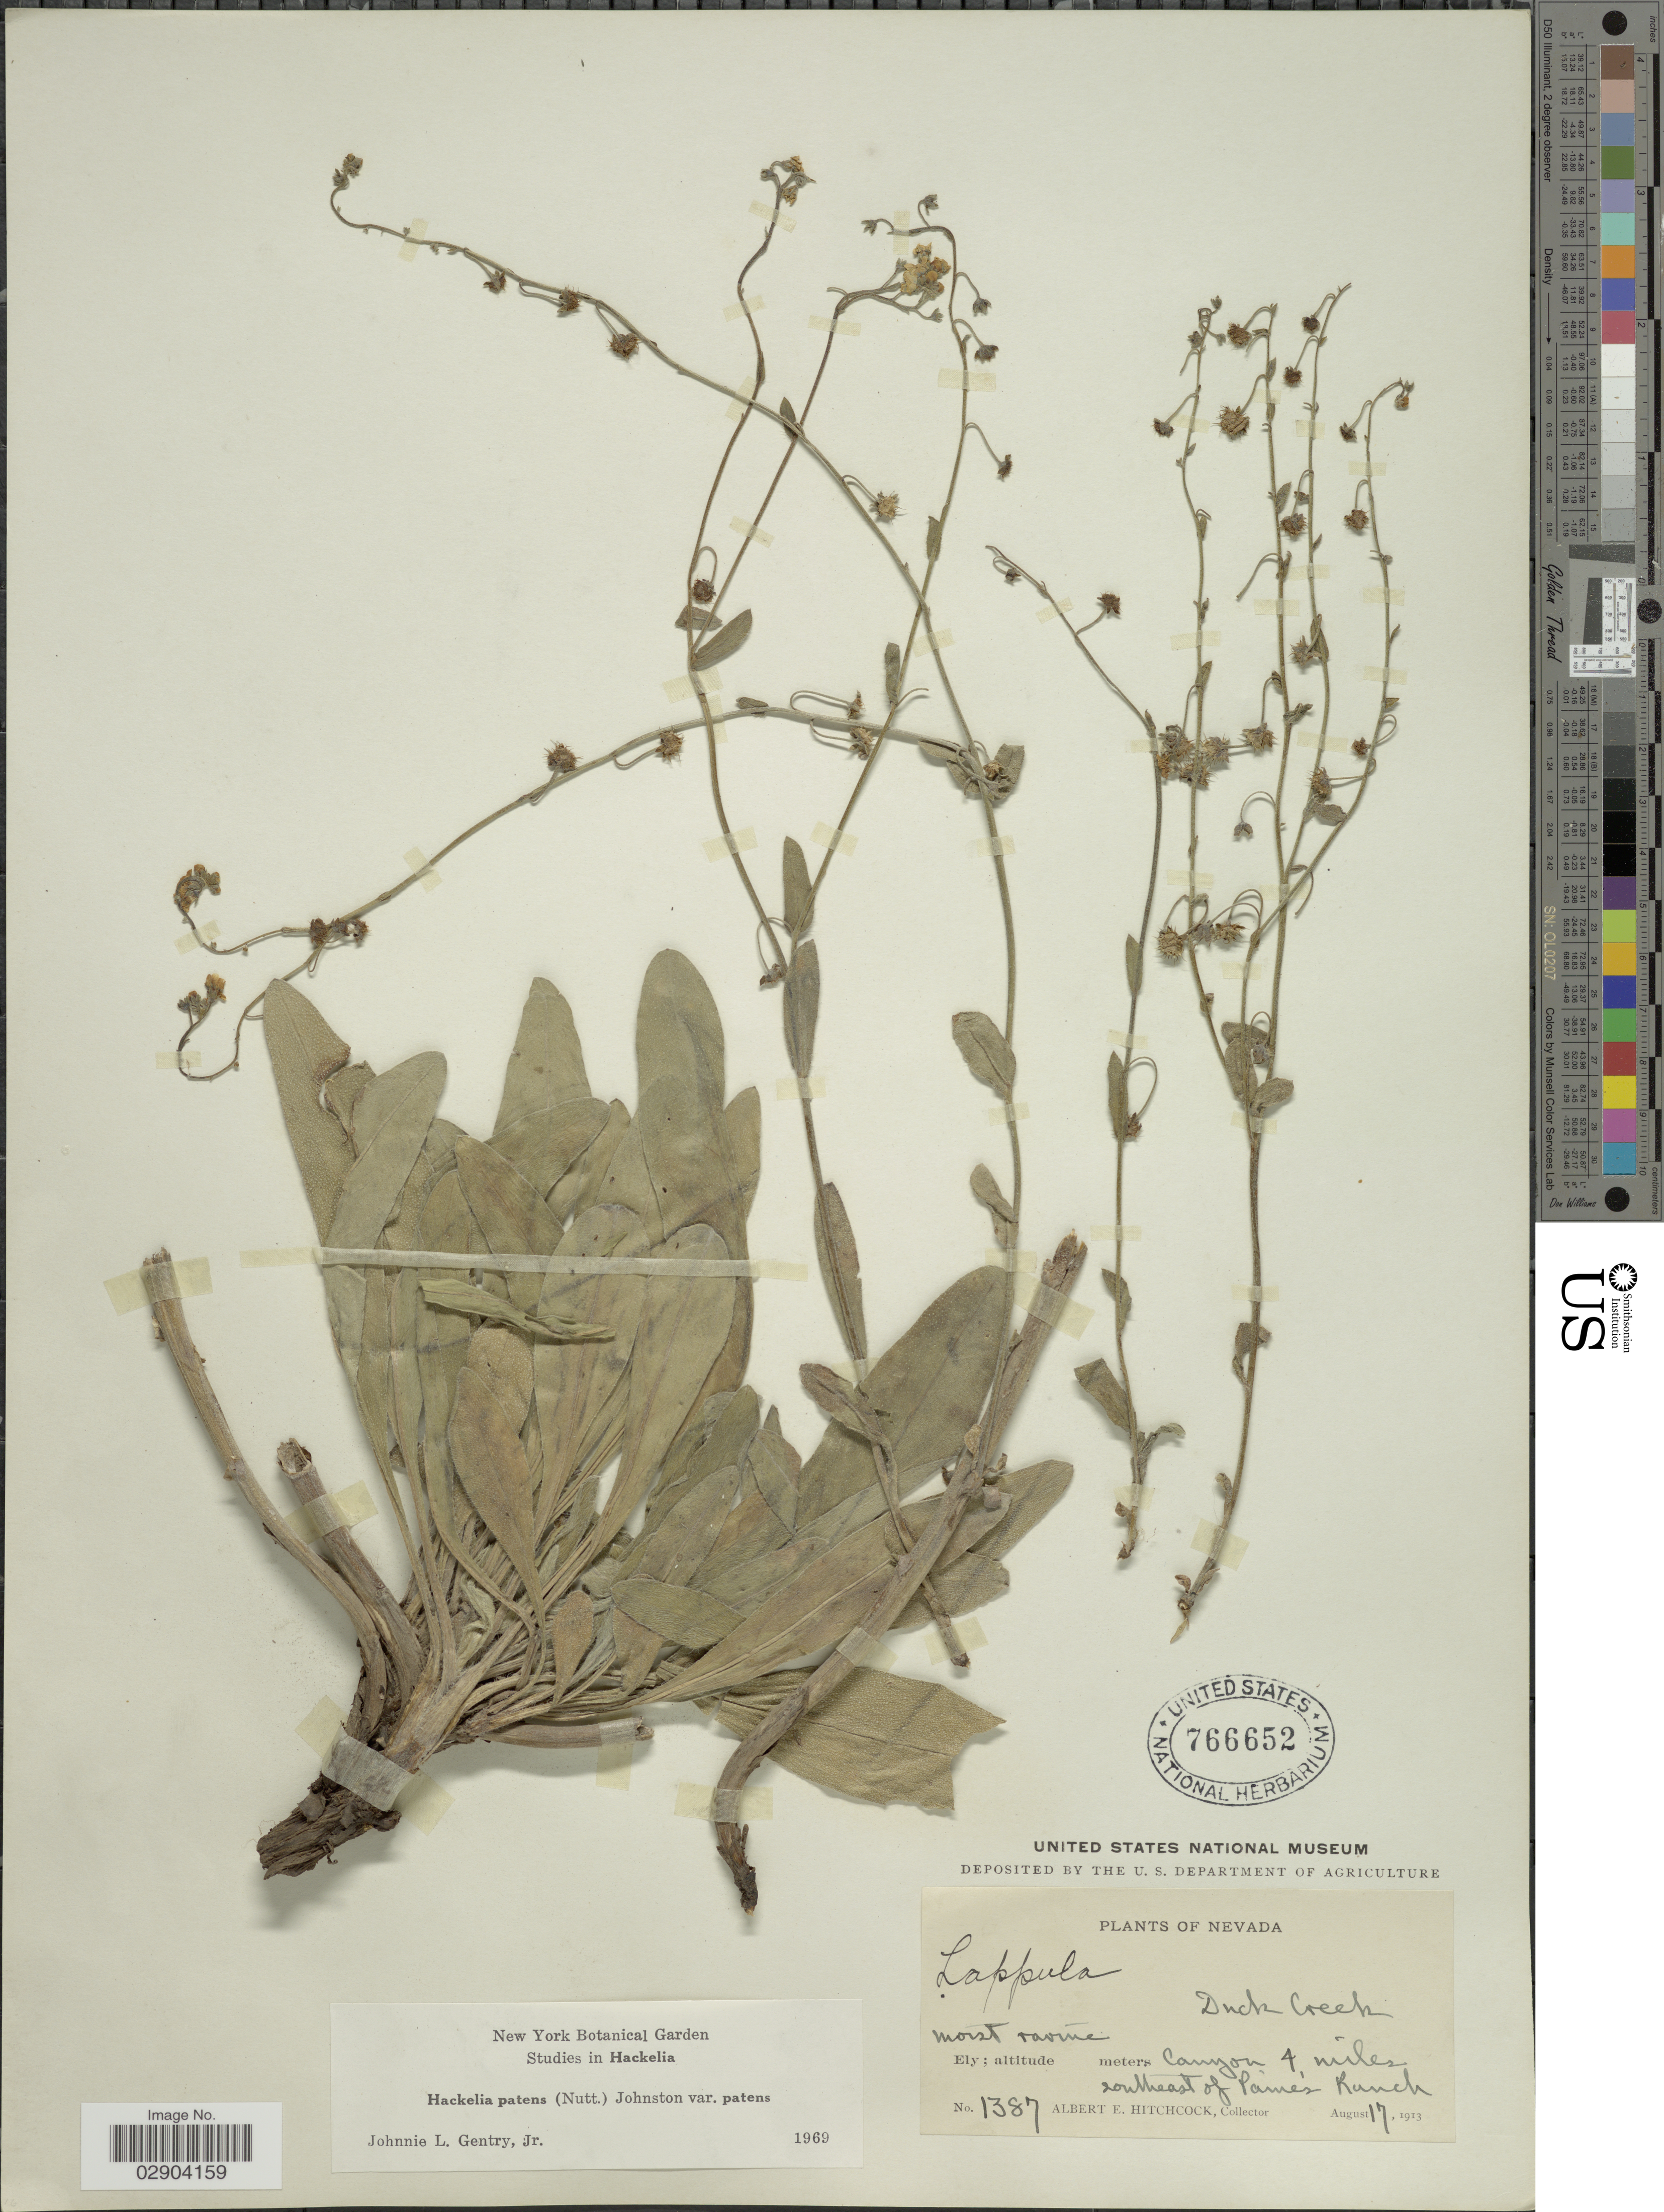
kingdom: Plantae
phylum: Tracheophyta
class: Magnoliopsida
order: Boraginales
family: Boraginaceae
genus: Hackelia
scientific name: Hackelia patens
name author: I.M. Johnst.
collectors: A. Hitchcock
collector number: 1387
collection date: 1913-08-17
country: United States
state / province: Nevada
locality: Ely. Duck Creek. Canyon 4 miles southeast of Paine's Ranch.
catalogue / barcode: US 766652